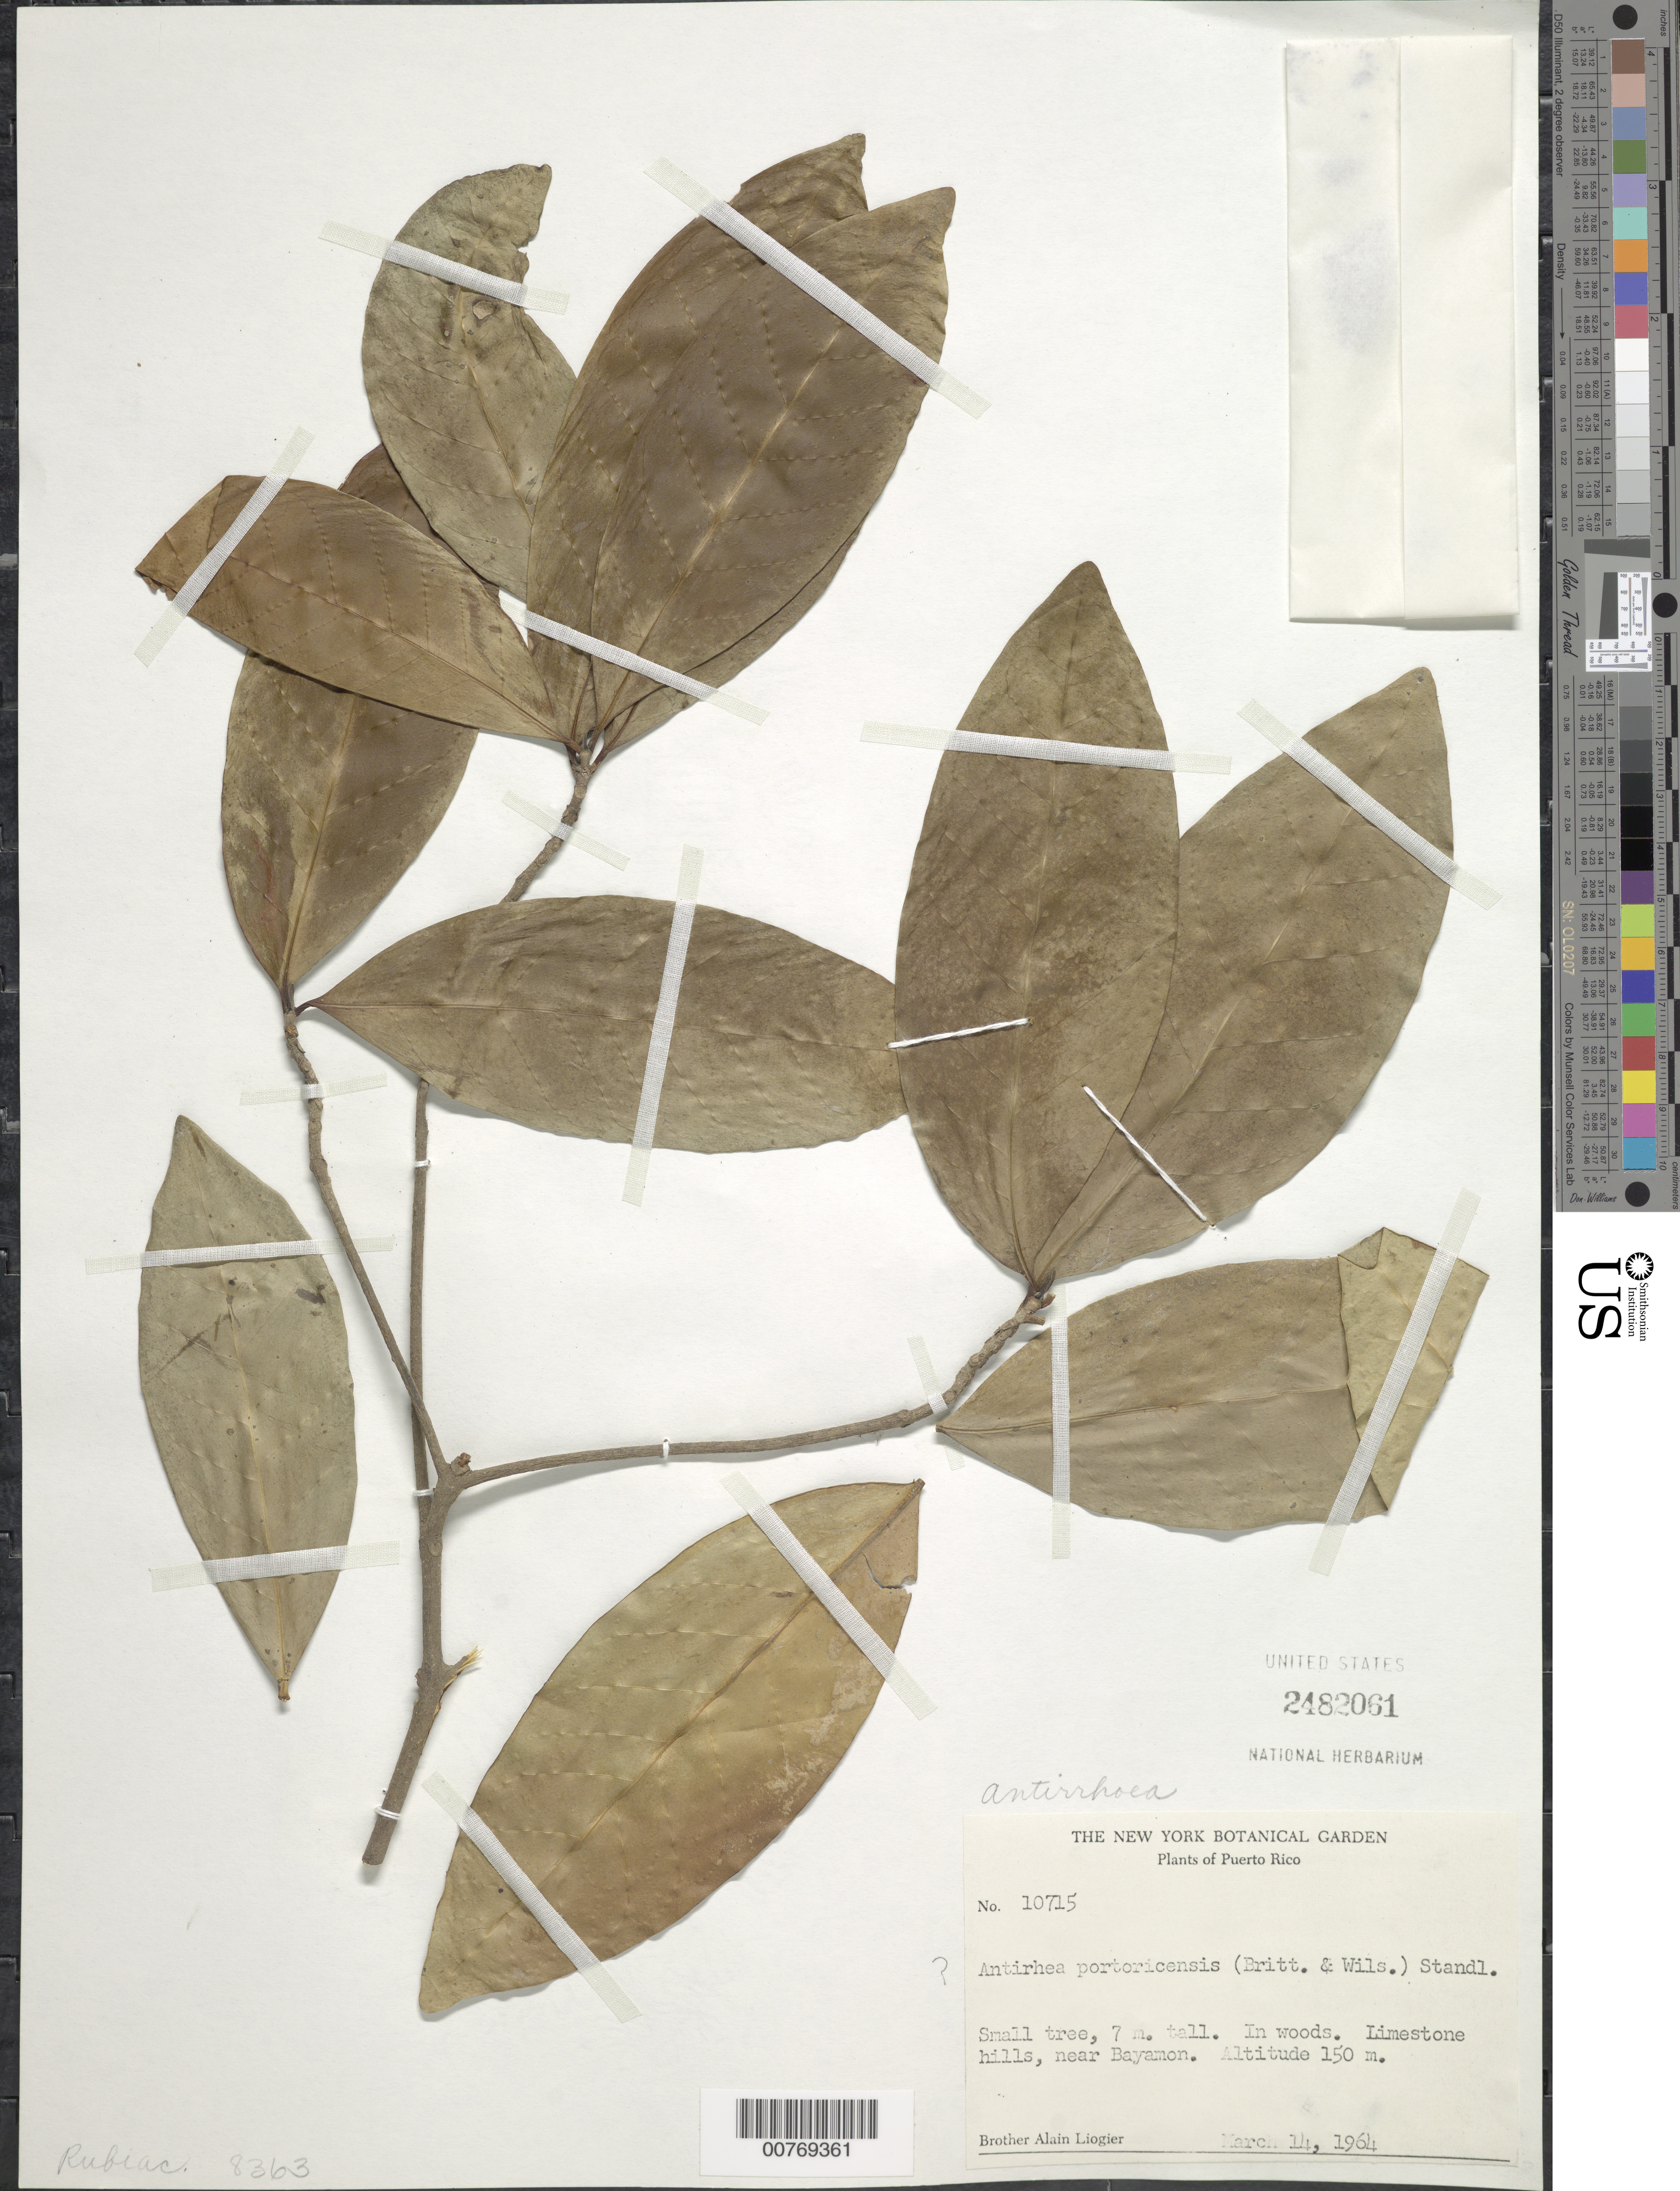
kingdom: Plantae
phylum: Tracheophyta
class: Magnoliopsida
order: Gentianales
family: Rubiaceae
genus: Stenostomum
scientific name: Stenostomum coriaceum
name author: (Vahl) Griseb.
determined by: Acevedo-Rodríguez, P., (BOT), Smithsonian Institution - National Museum of Natural History (UNITED STATES)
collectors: A. H. Liogier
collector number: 10715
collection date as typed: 14 Mar 1964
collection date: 1964-03-14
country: Puerto Rico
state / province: Bayamón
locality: Limestone hills, near Bayamon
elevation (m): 150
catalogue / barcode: US 2482061